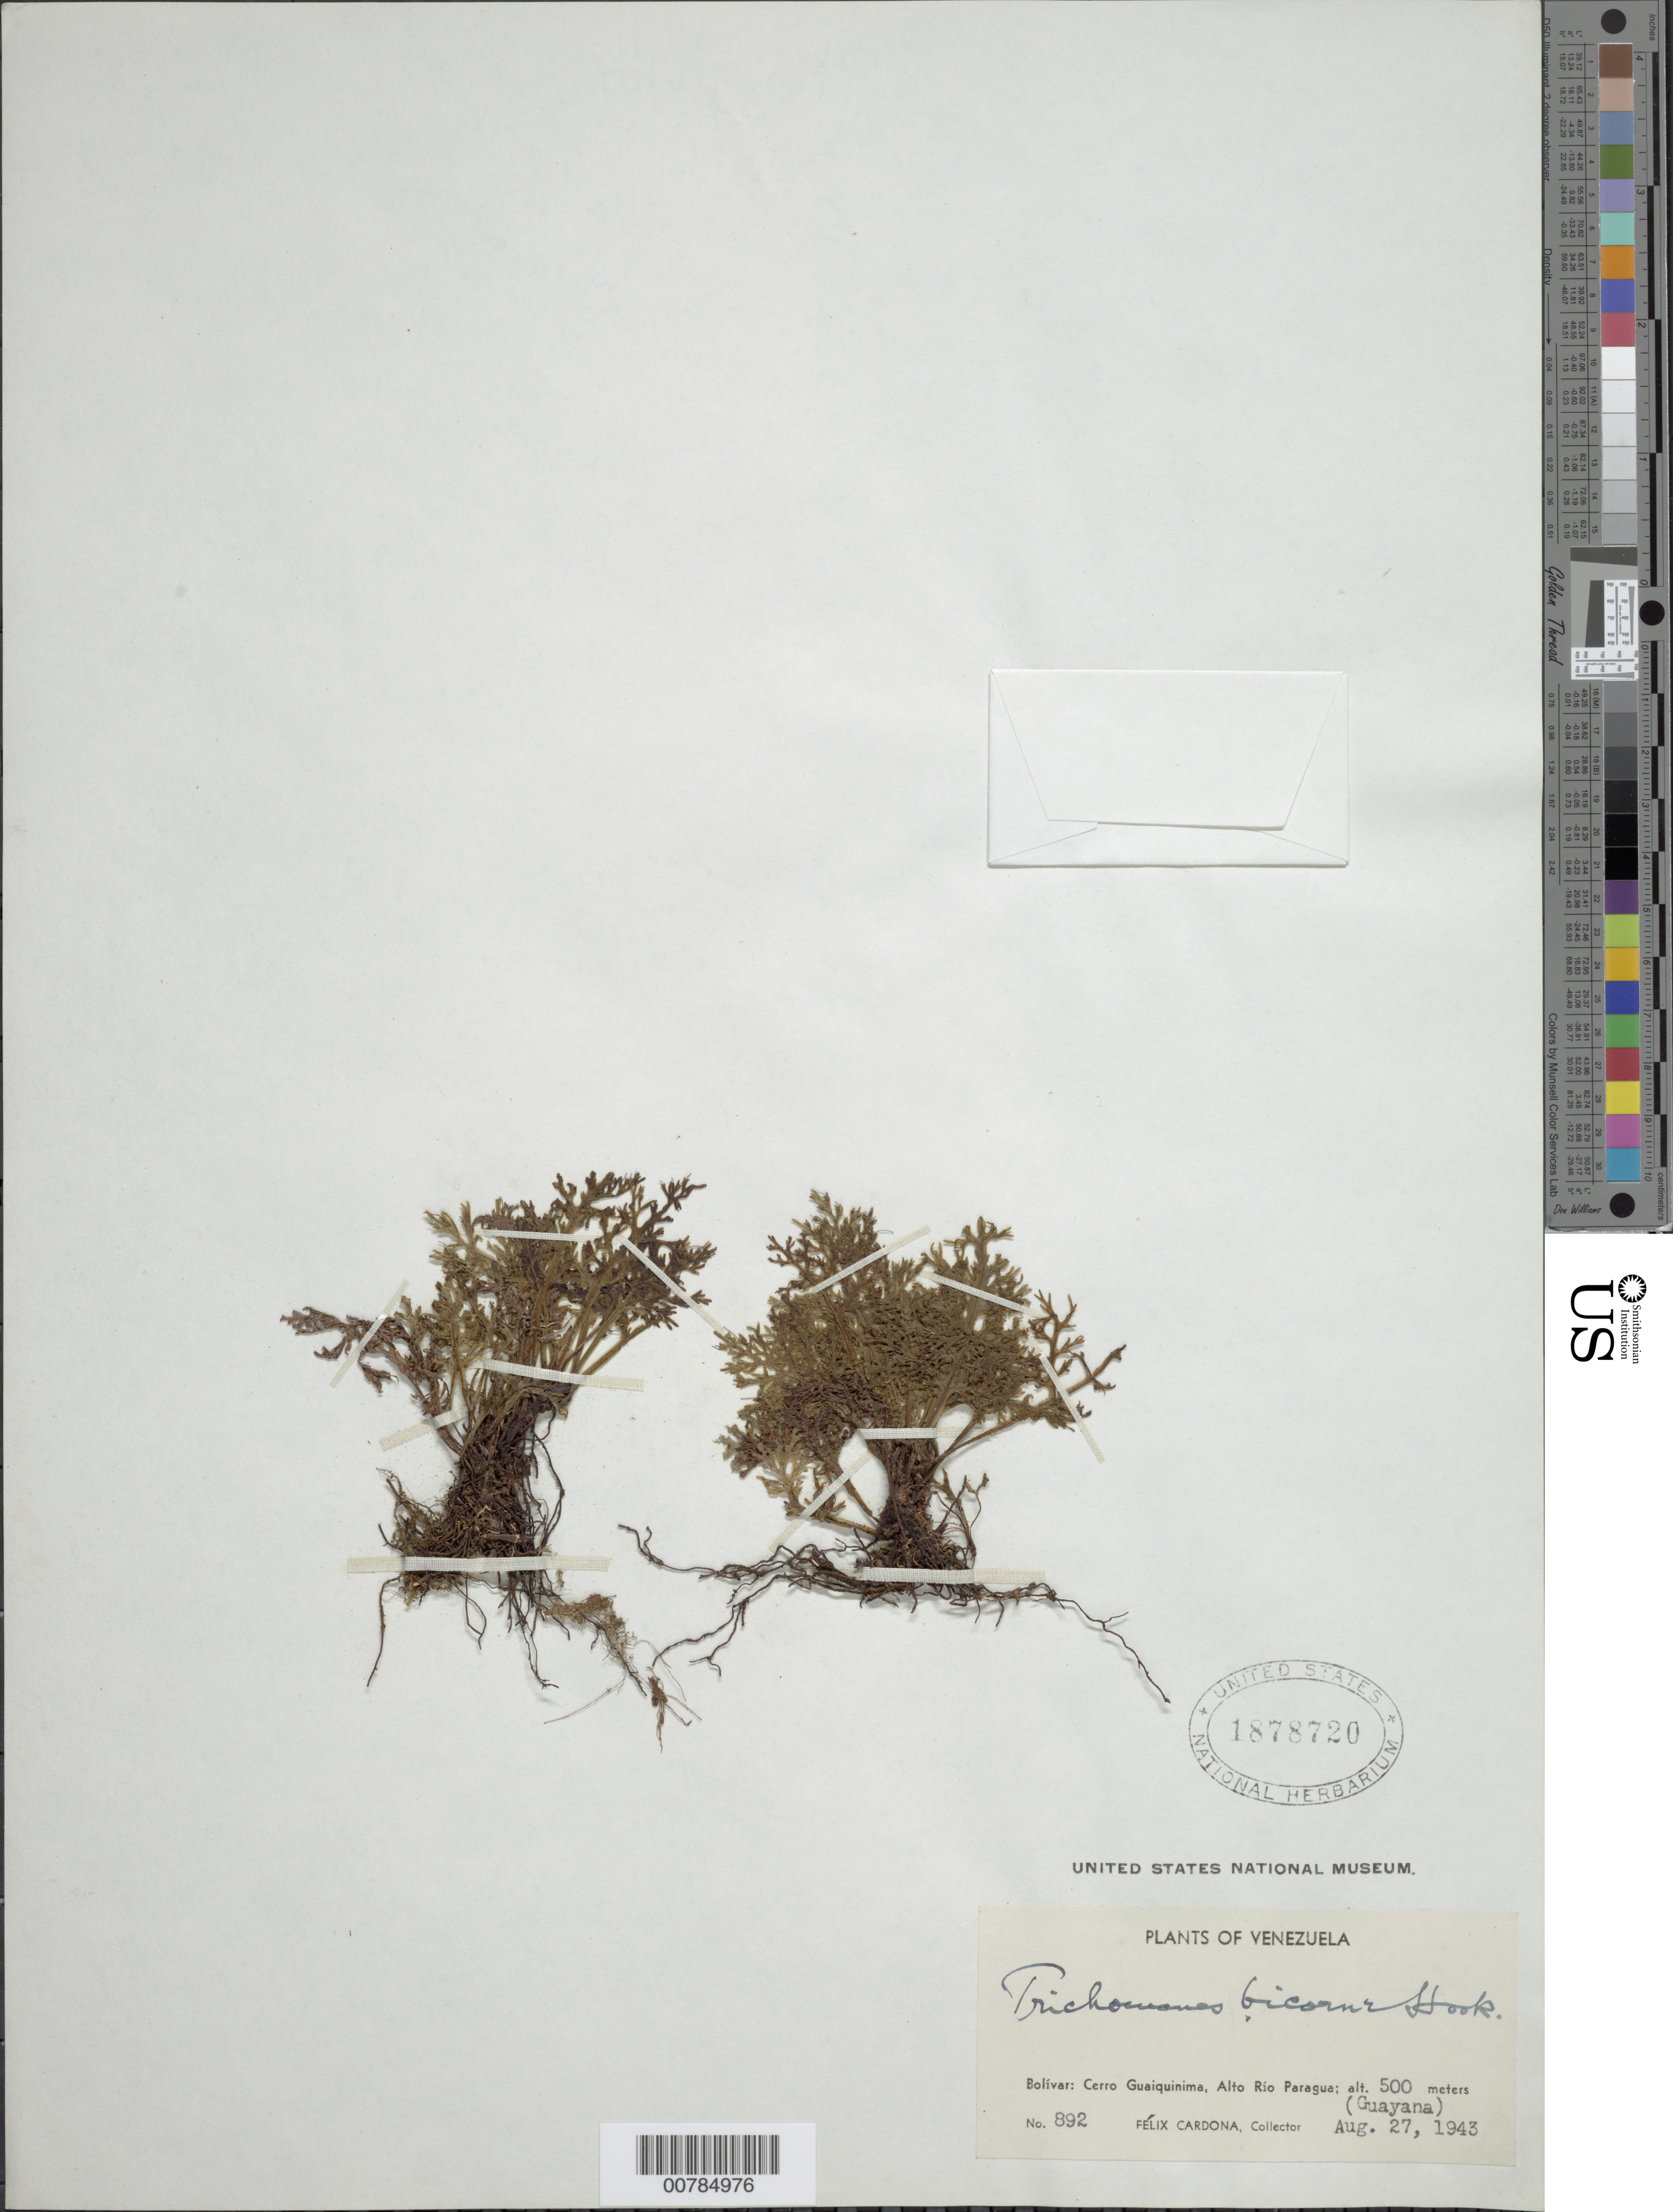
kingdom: Plantae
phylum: Tracheophyta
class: Polypodiopsida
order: Hymenophyllales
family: Hymenophyllaceae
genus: Trichomanes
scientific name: Trichomanes bicorne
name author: Hook.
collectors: F. Cardona Puig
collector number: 892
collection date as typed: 27-Aug-43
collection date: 1943-08-27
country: Venezuela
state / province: Bolívar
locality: Alto Río Paragua, Cerro Guaiquinima (Guayana)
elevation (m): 500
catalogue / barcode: US 1878720